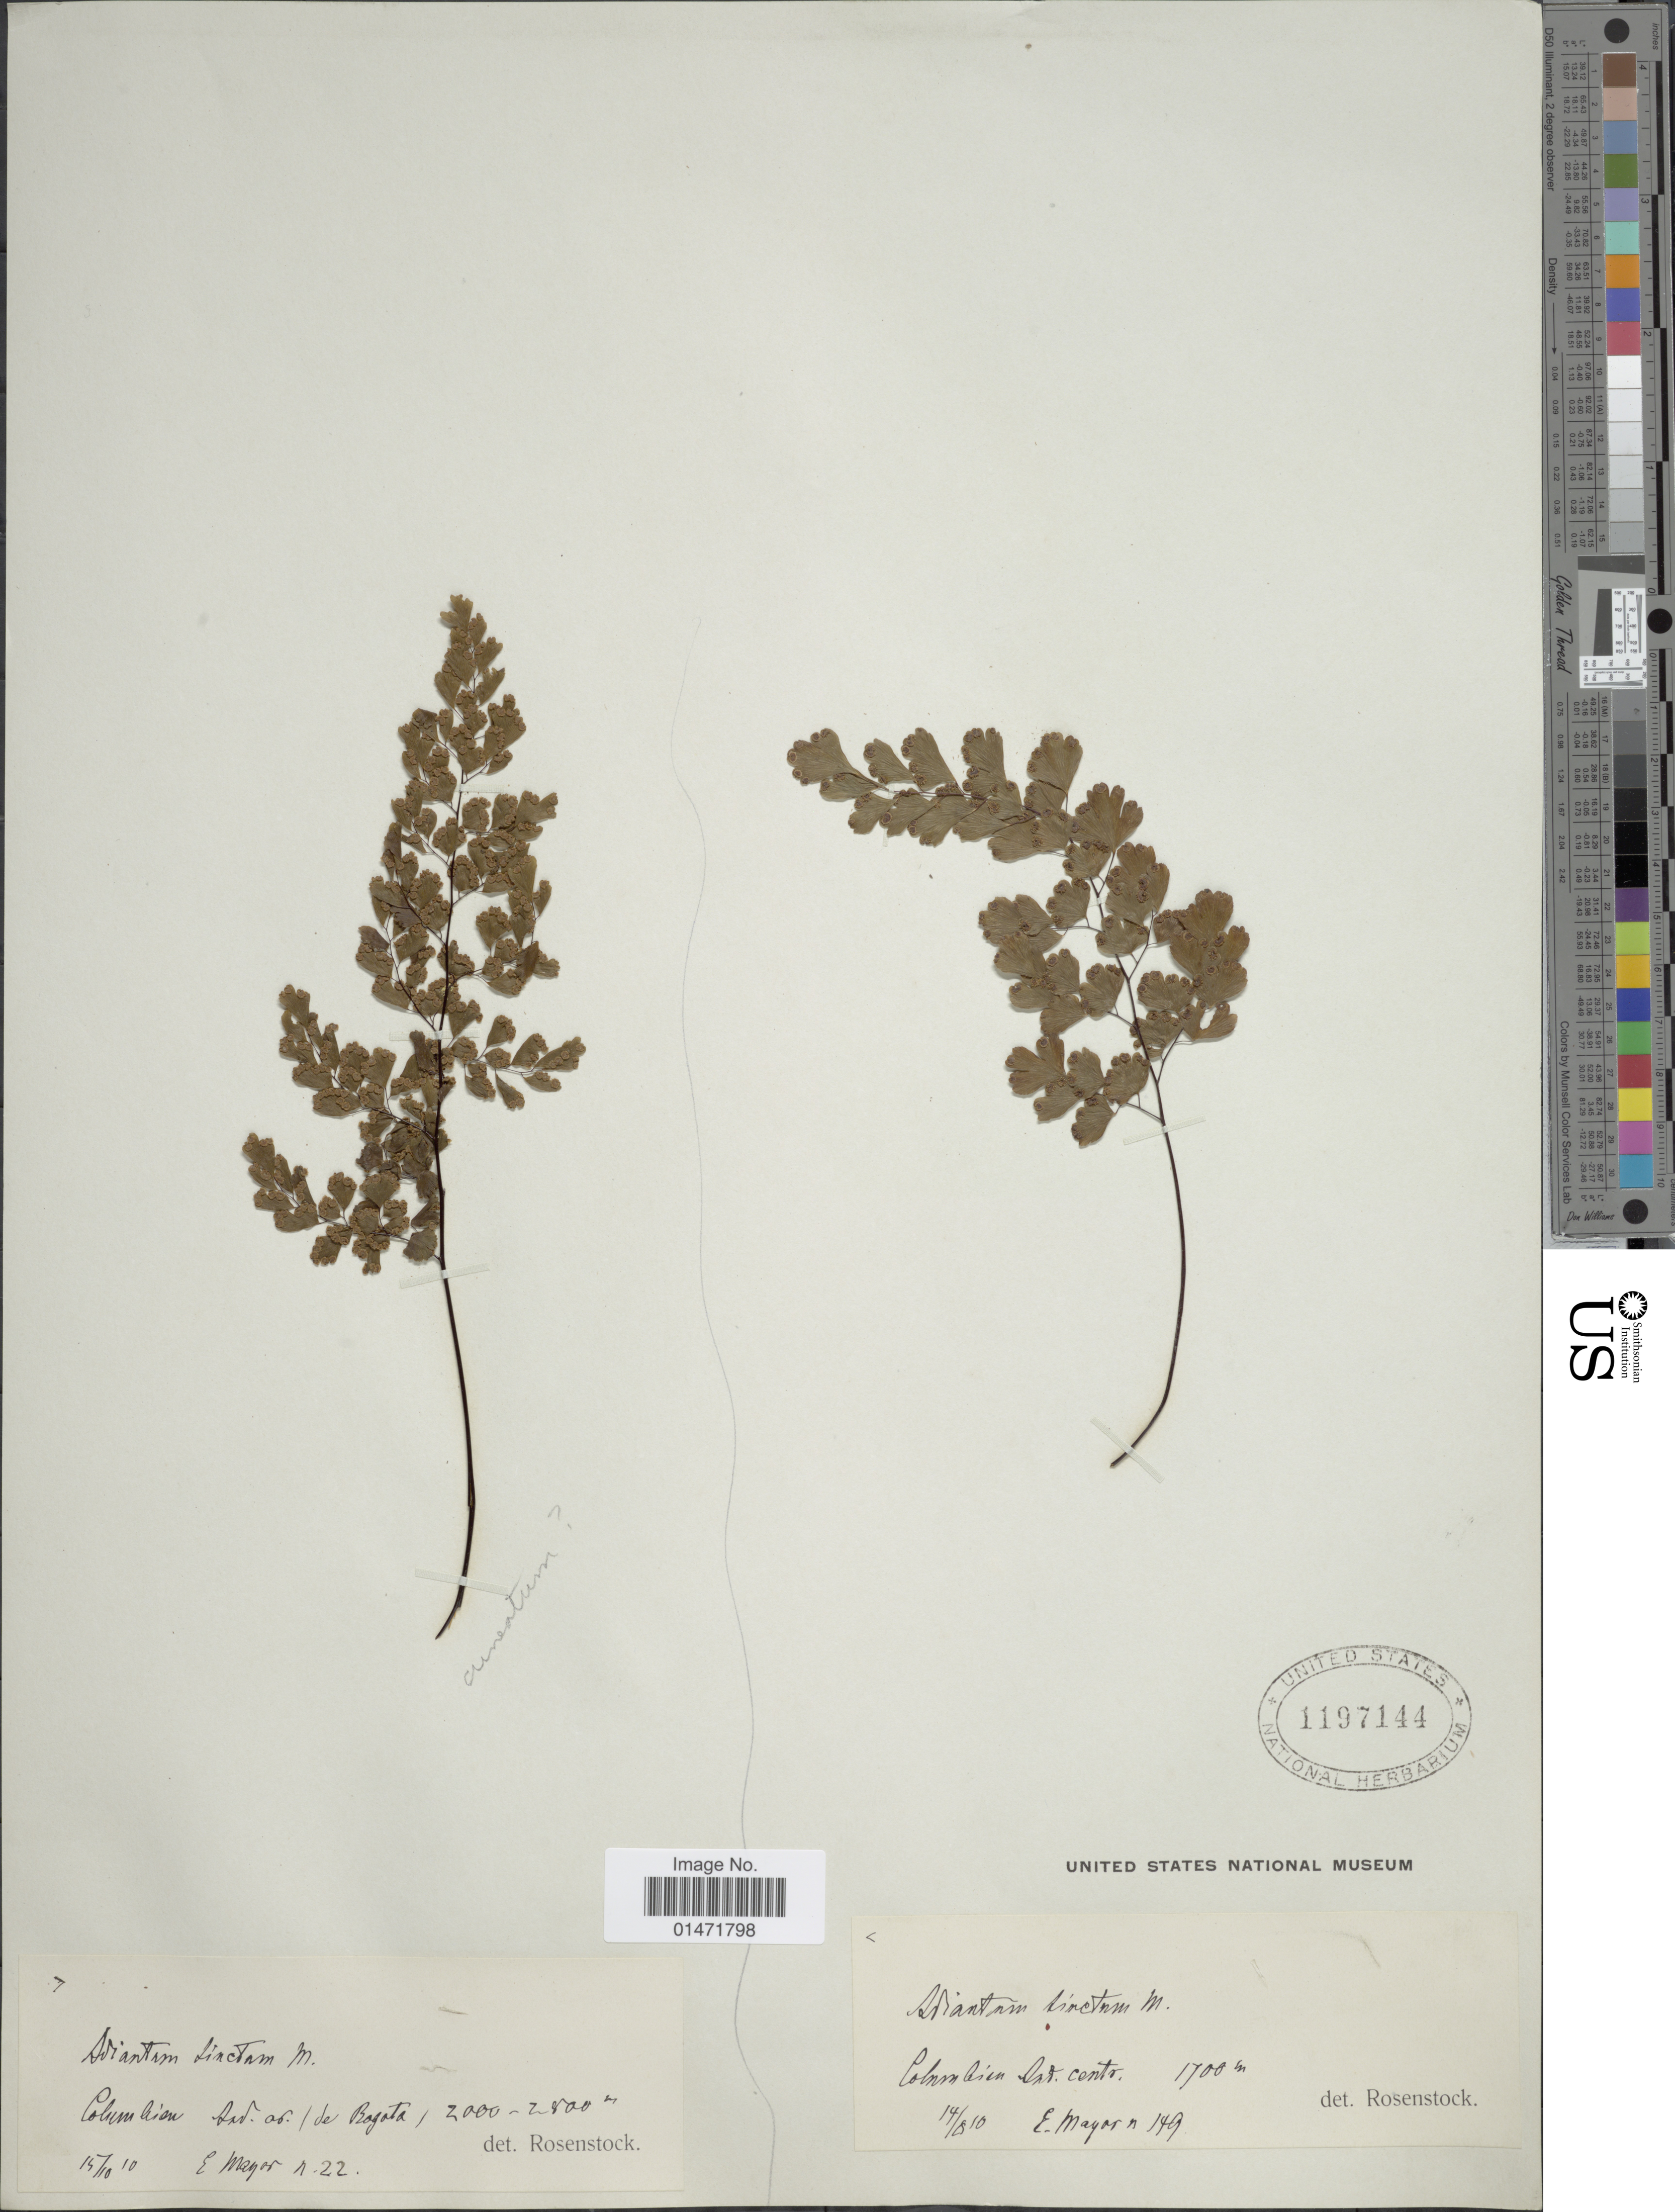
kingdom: Plantae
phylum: Tracheophyta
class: Polypodiopsida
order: Polypodiales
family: Pteridaceae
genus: Adiantum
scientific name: Adiantum tinctum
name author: T. Moore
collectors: E. Mayor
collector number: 149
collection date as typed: Transcribed d/m/y: 14/8/10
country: Colombia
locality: Ind. centr.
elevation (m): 1700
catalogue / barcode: US 1197144